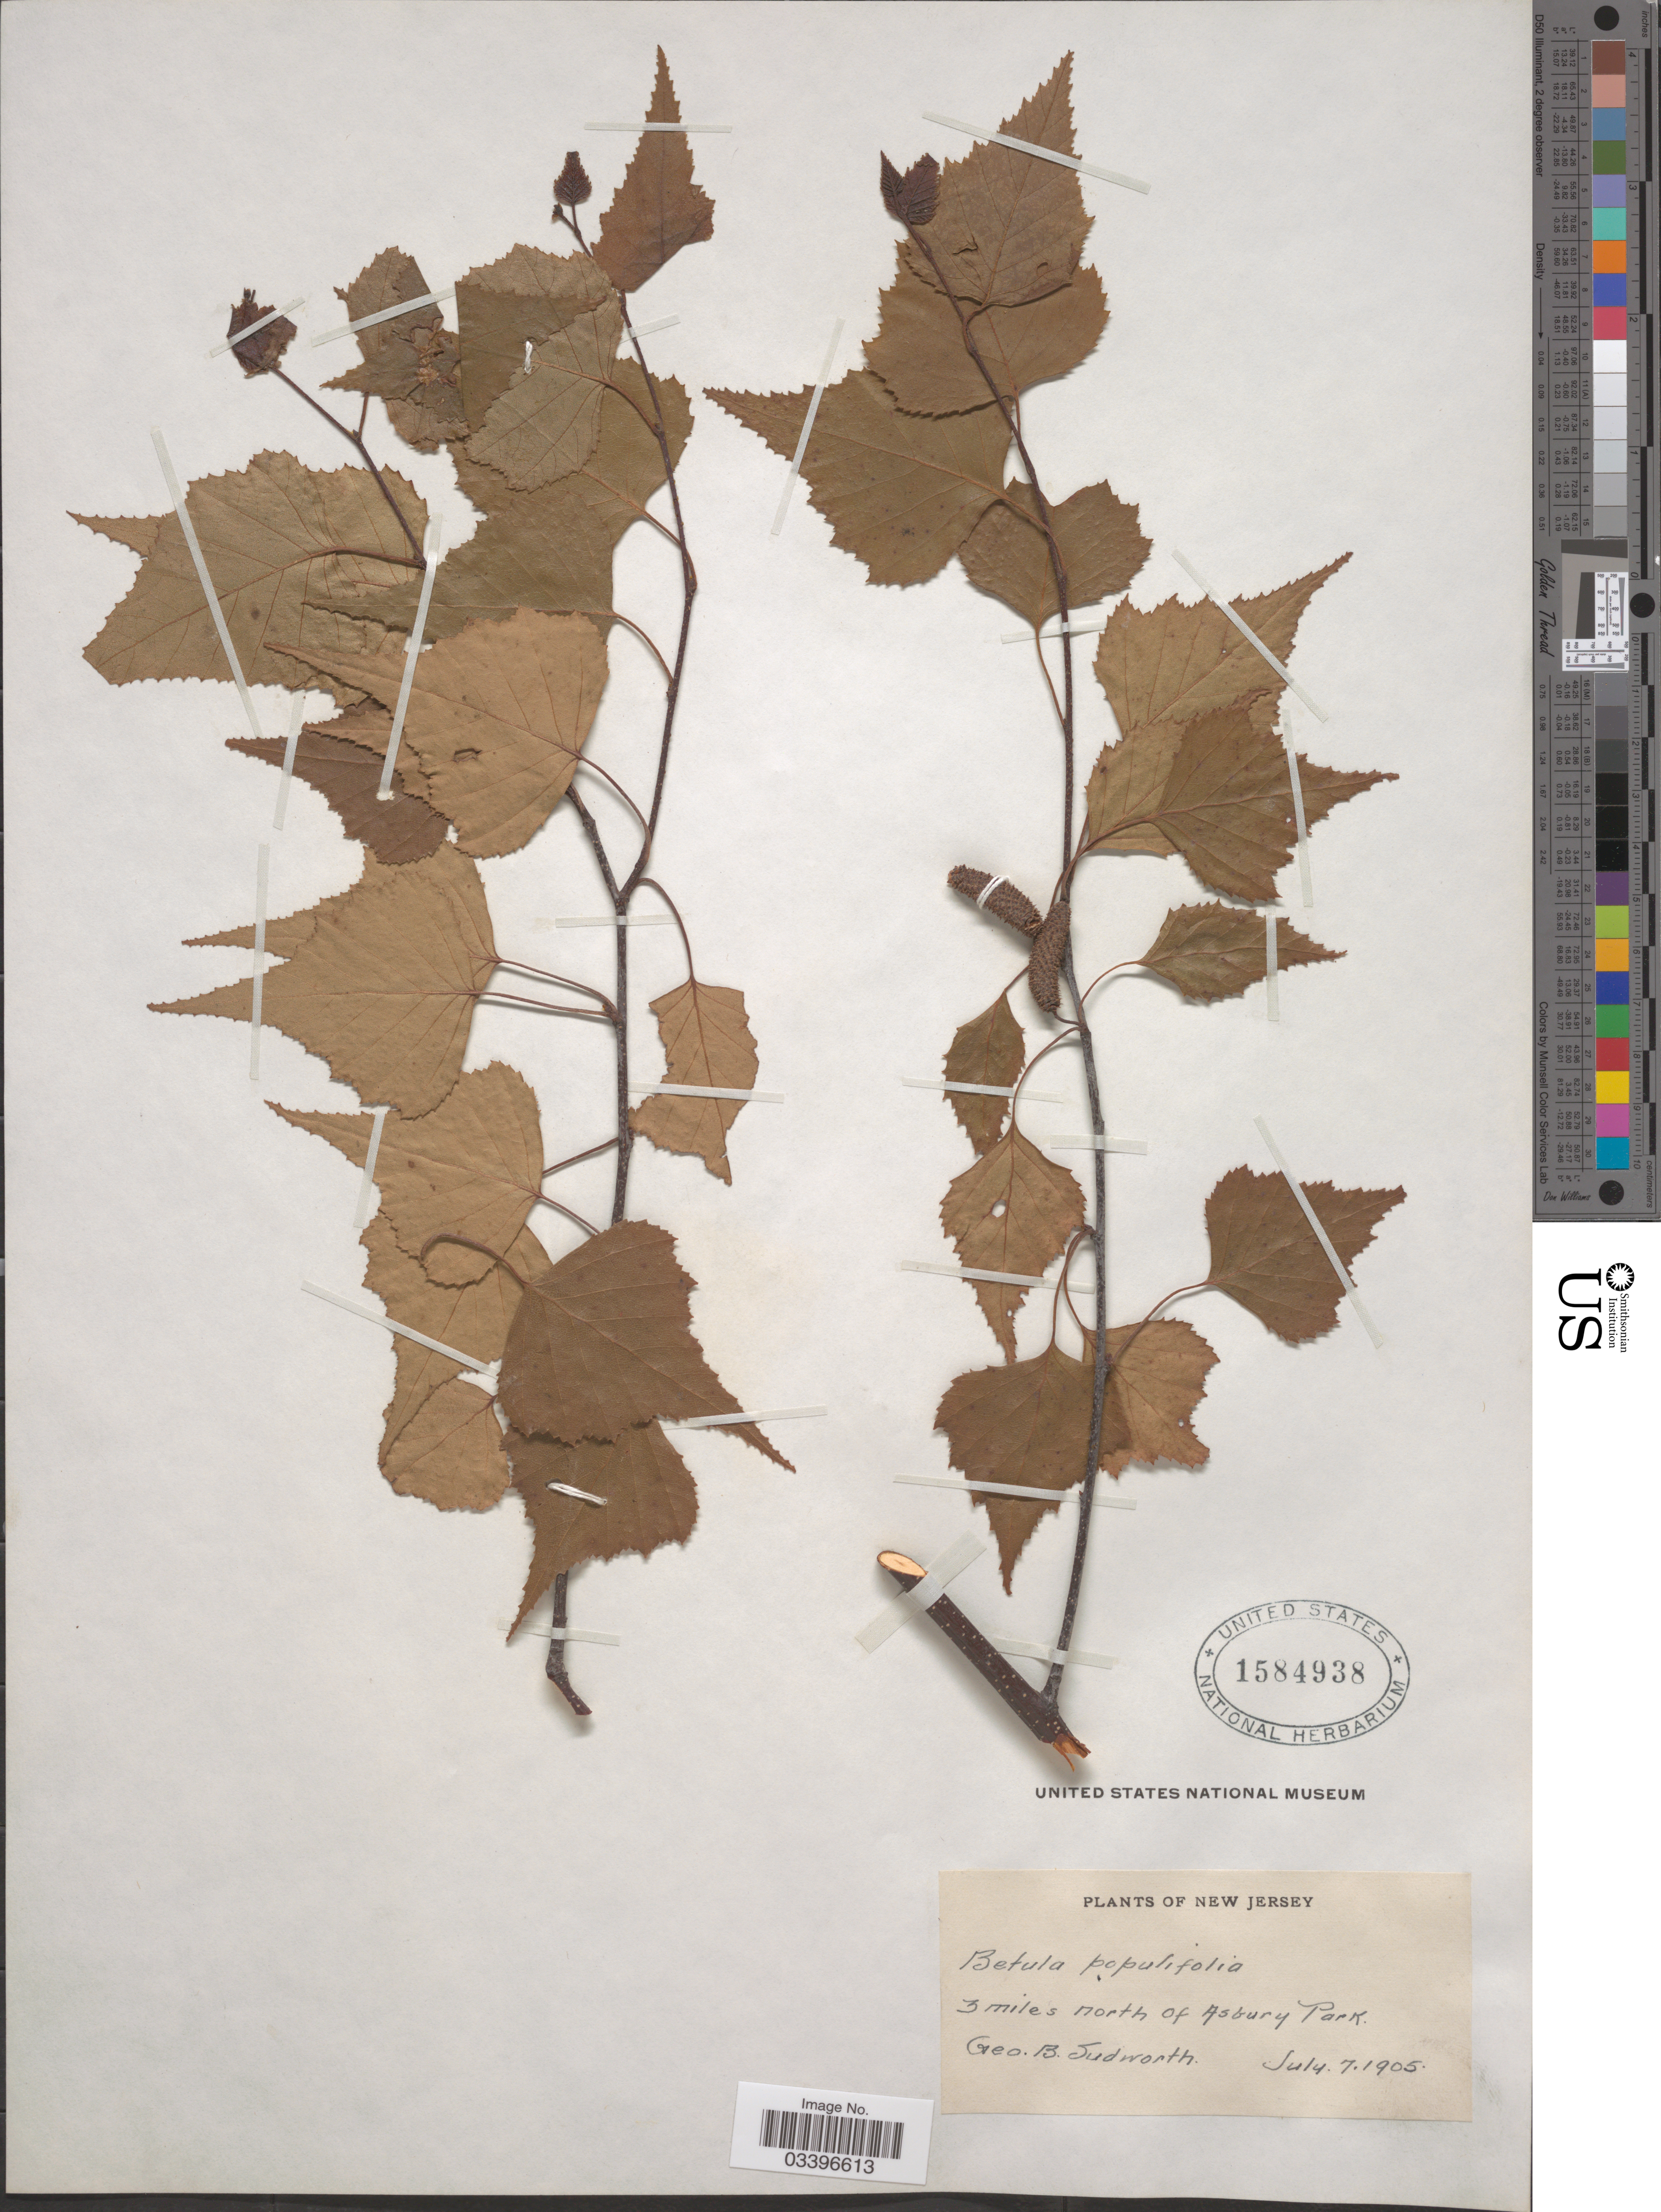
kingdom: Plantae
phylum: Tracheophyta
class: Magnoliopsida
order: Fagales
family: Betulaceae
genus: Betula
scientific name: Betula populifolia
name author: Marshall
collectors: G. B. Sudworth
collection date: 1905-07-07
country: United States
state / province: New Jersey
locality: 3 miles north of Asbury Park.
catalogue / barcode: US 1584938